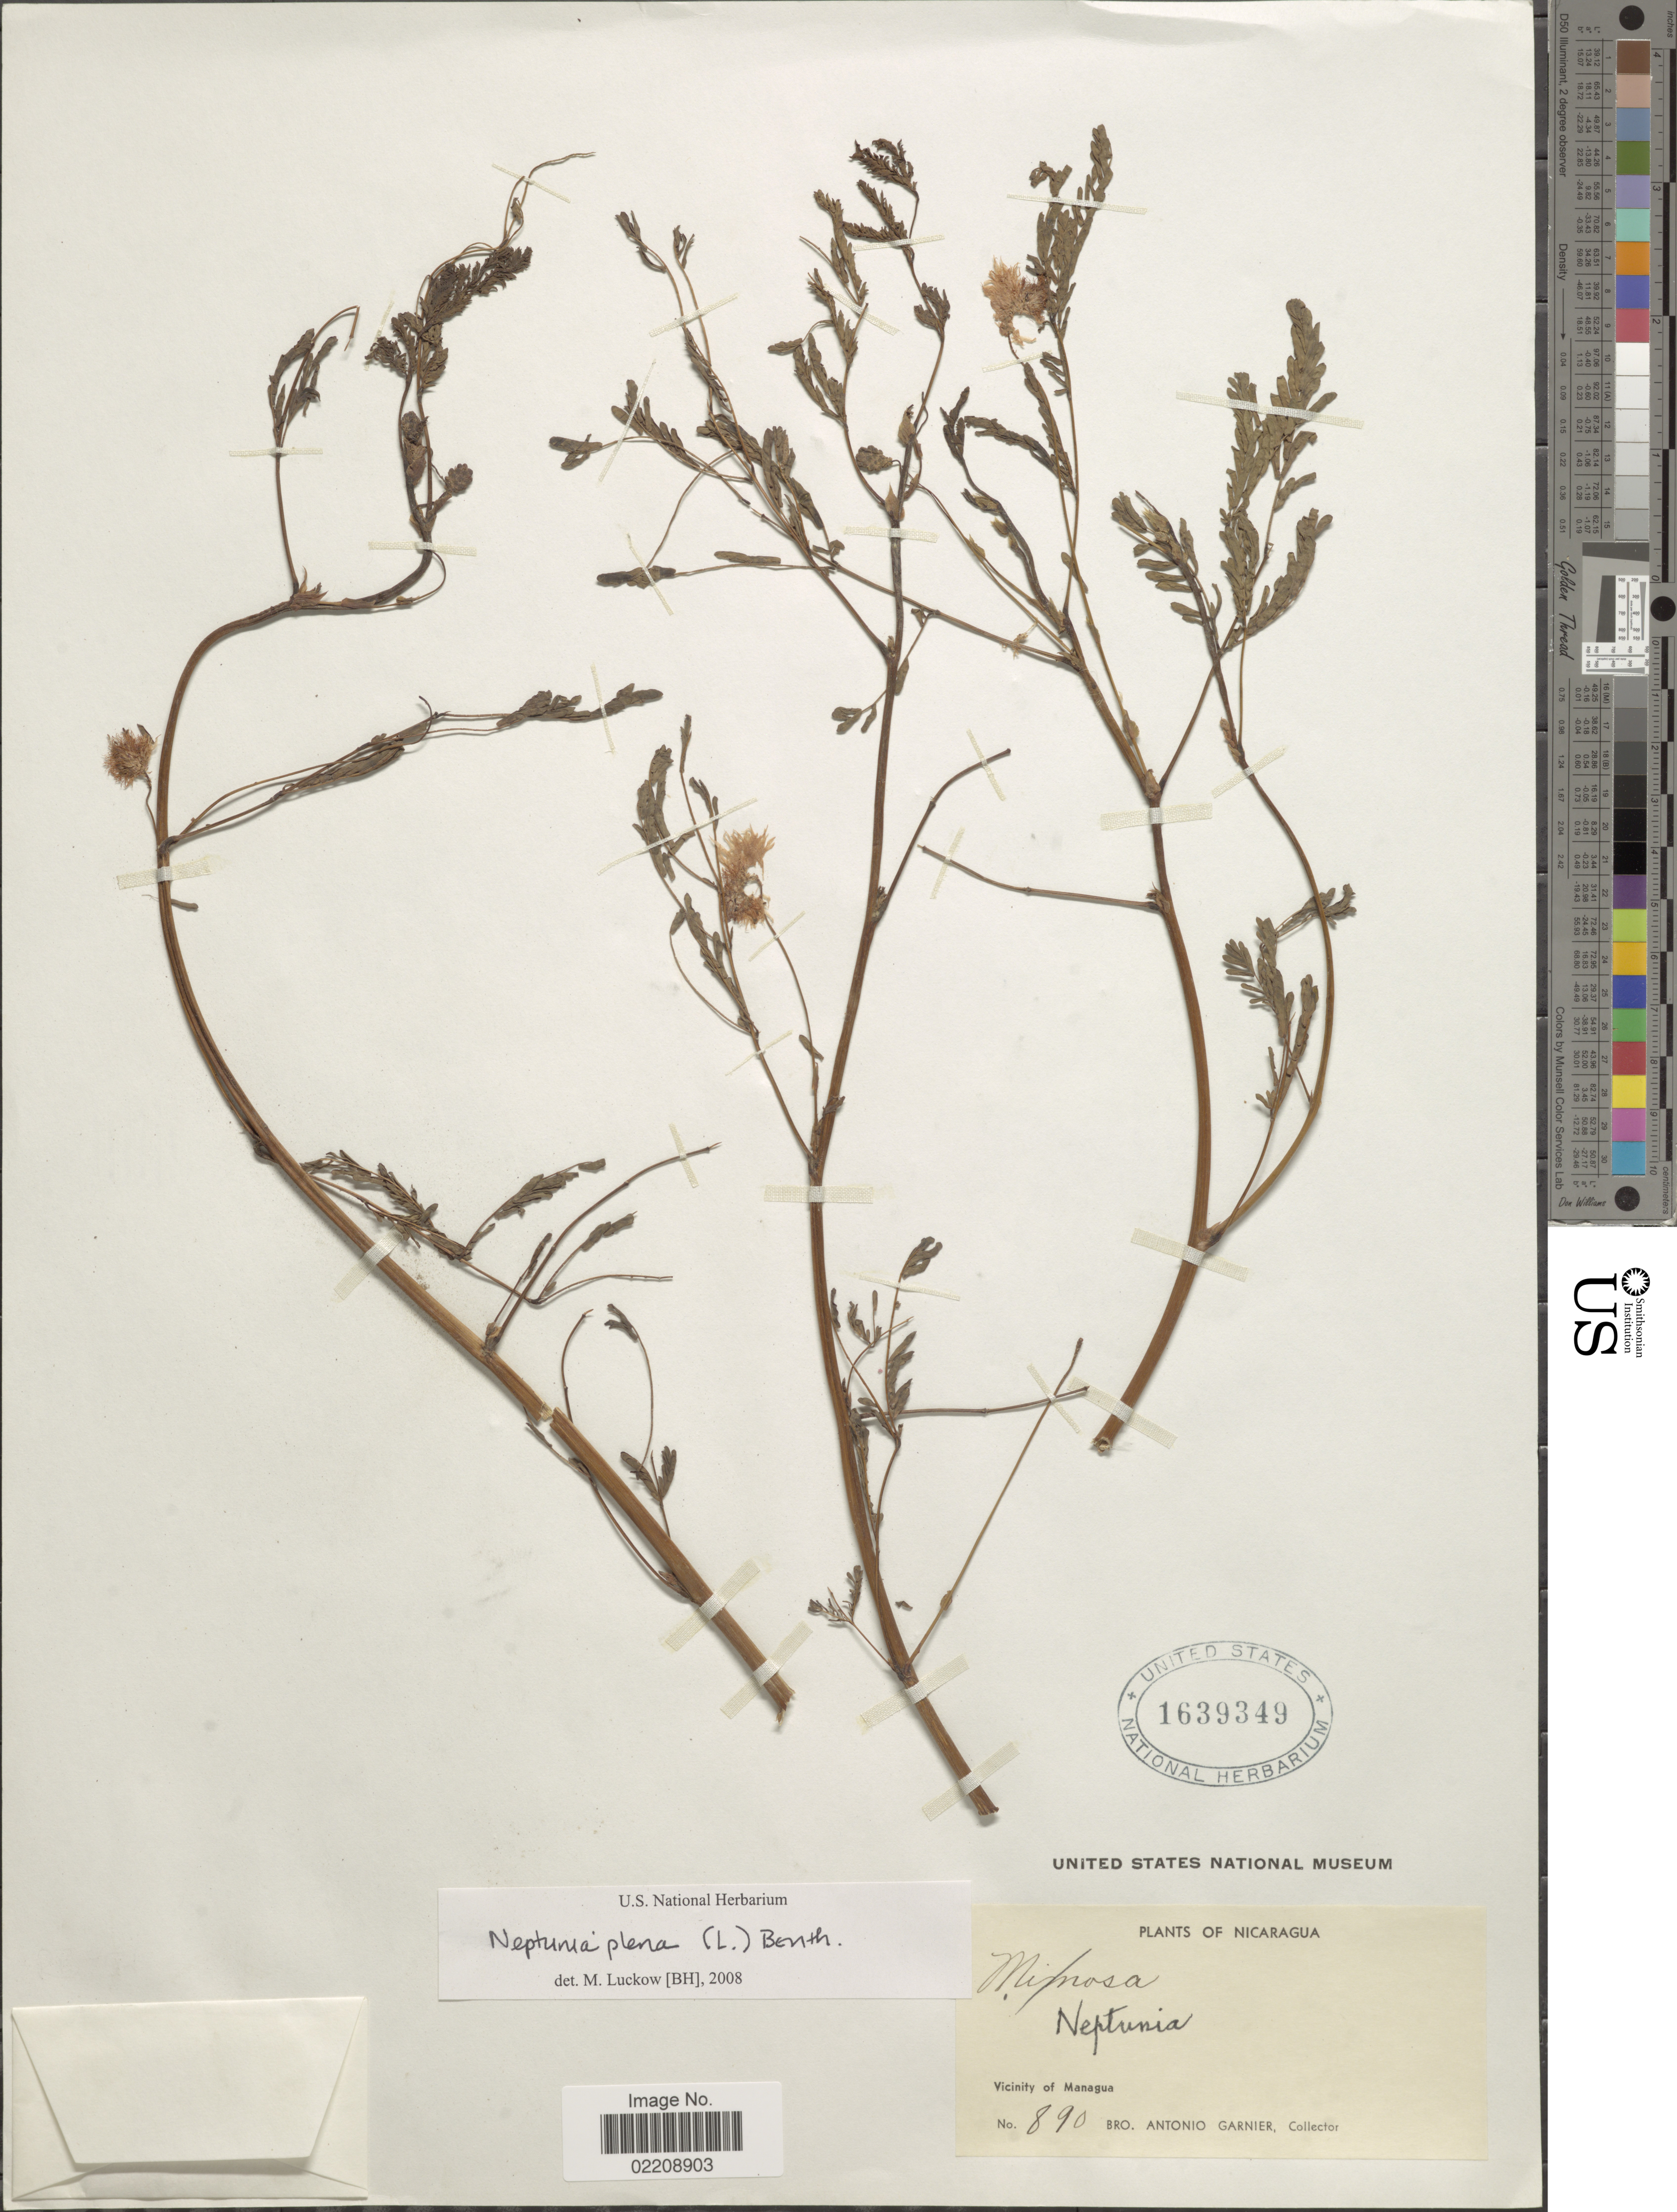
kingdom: Plantae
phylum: Tracheophyta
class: Magnoliopsida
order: Fabales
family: Fabaceae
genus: Neptunia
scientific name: Neptunia plena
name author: (L.) Benth.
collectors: Bro. A. Garnier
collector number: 890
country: Nicaragua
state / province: Managua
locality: Vicinity of Managua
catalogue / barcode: US 1639349